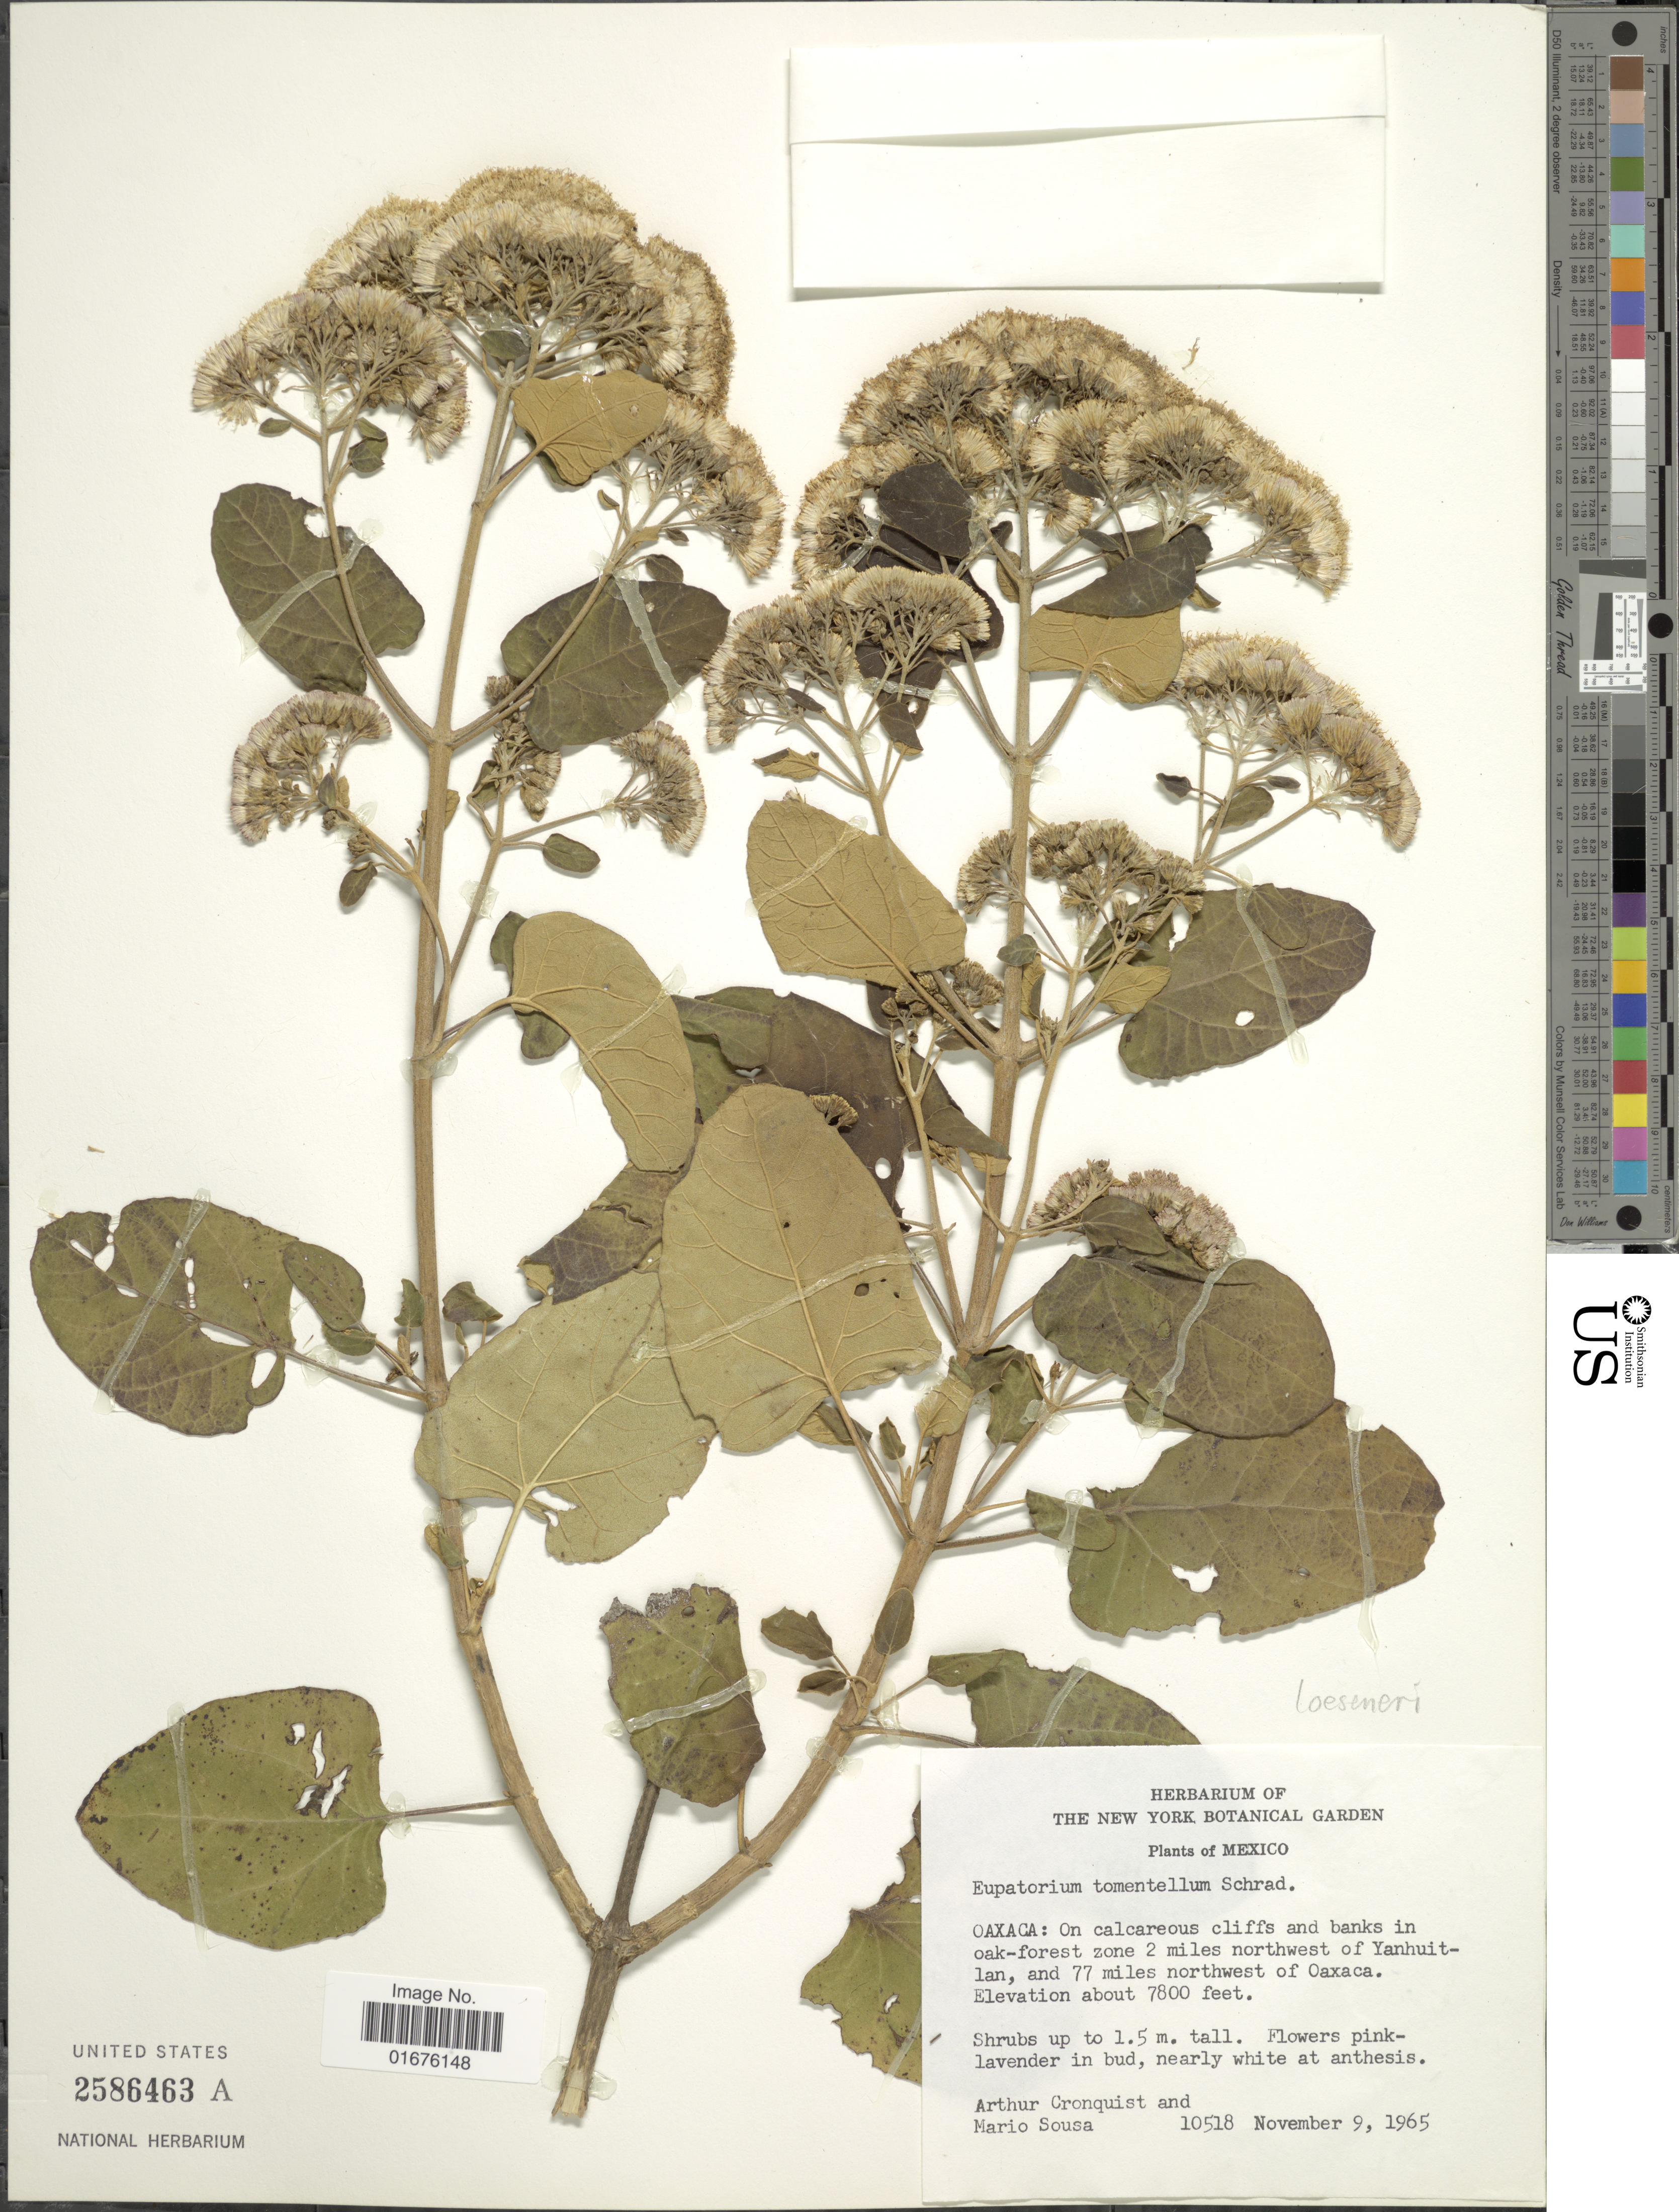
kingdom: Plantae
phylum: Tracheophyta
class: Magnoliopsida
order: Asterales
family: Asteraceae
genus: Ageratina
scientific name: Ageratina loeseneri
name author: (B.L. Rob.) R.M. King & H. Rob.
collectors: A. J. Cronquist & M. Sousa S.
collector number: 10518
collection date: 1965-11-09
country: Mexico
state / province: Oaxaca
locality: On calcareous cliffs and banks in oak-forest zone 2 miles northwest of Yanhuitlan, and 77 miles northwest of Oaxaca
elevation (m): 2377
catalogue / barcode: US 2576463A